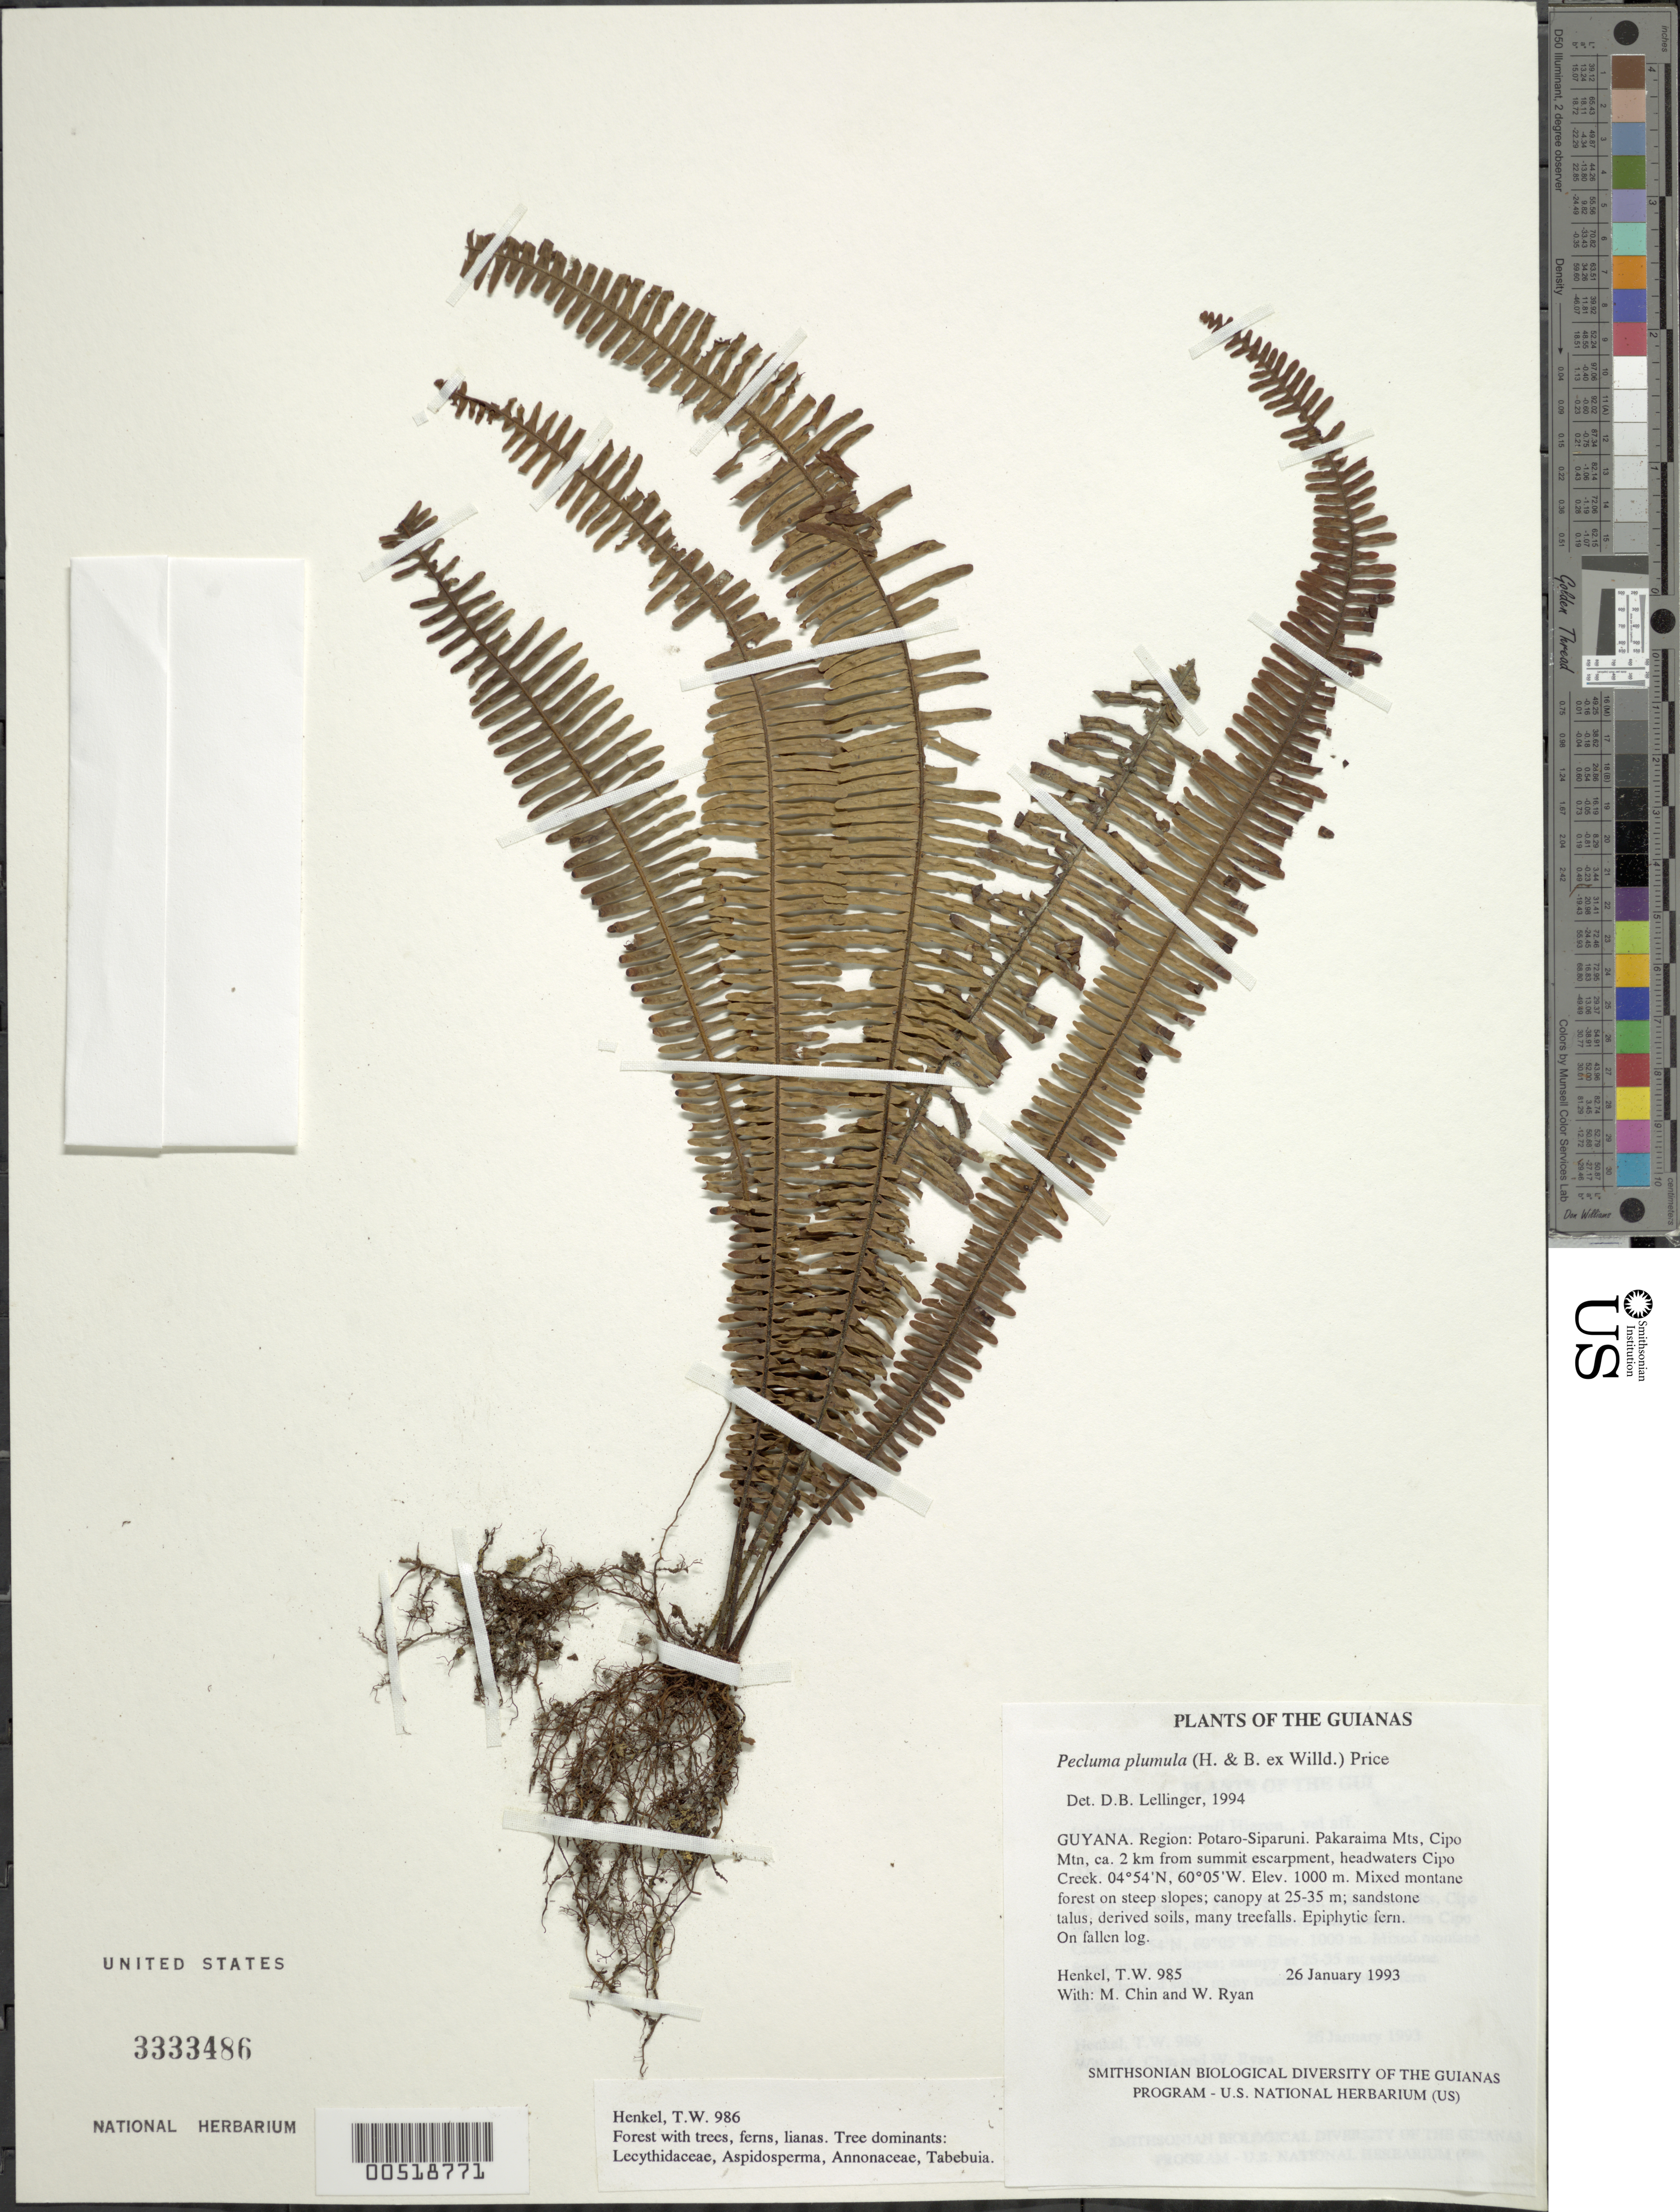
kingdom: Plantae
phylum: Tracheophyta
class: Polypodiopsida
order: Polypodiales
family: Polypodiaceae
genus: Pecluma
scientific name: Pecluma plumula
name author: (Humb. & Bonpl. ex Willd.) M.G. Price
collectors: T. Henkel, M. Chin & W. Ryan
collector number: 986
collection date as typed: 26 January 1993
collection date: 1993-01-26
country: Guyana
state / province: Potaro-Siparuni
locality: Pakaraima Mts, Cipo Mtn, ca. 2 km from summit escarpment, headwaters Cipo Creek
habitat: Mixed montane forest on steep slopes; canopy at 25-35 m; sandstone talus, derived soils, many treefalls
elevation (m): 1000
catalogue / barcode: US 3333486